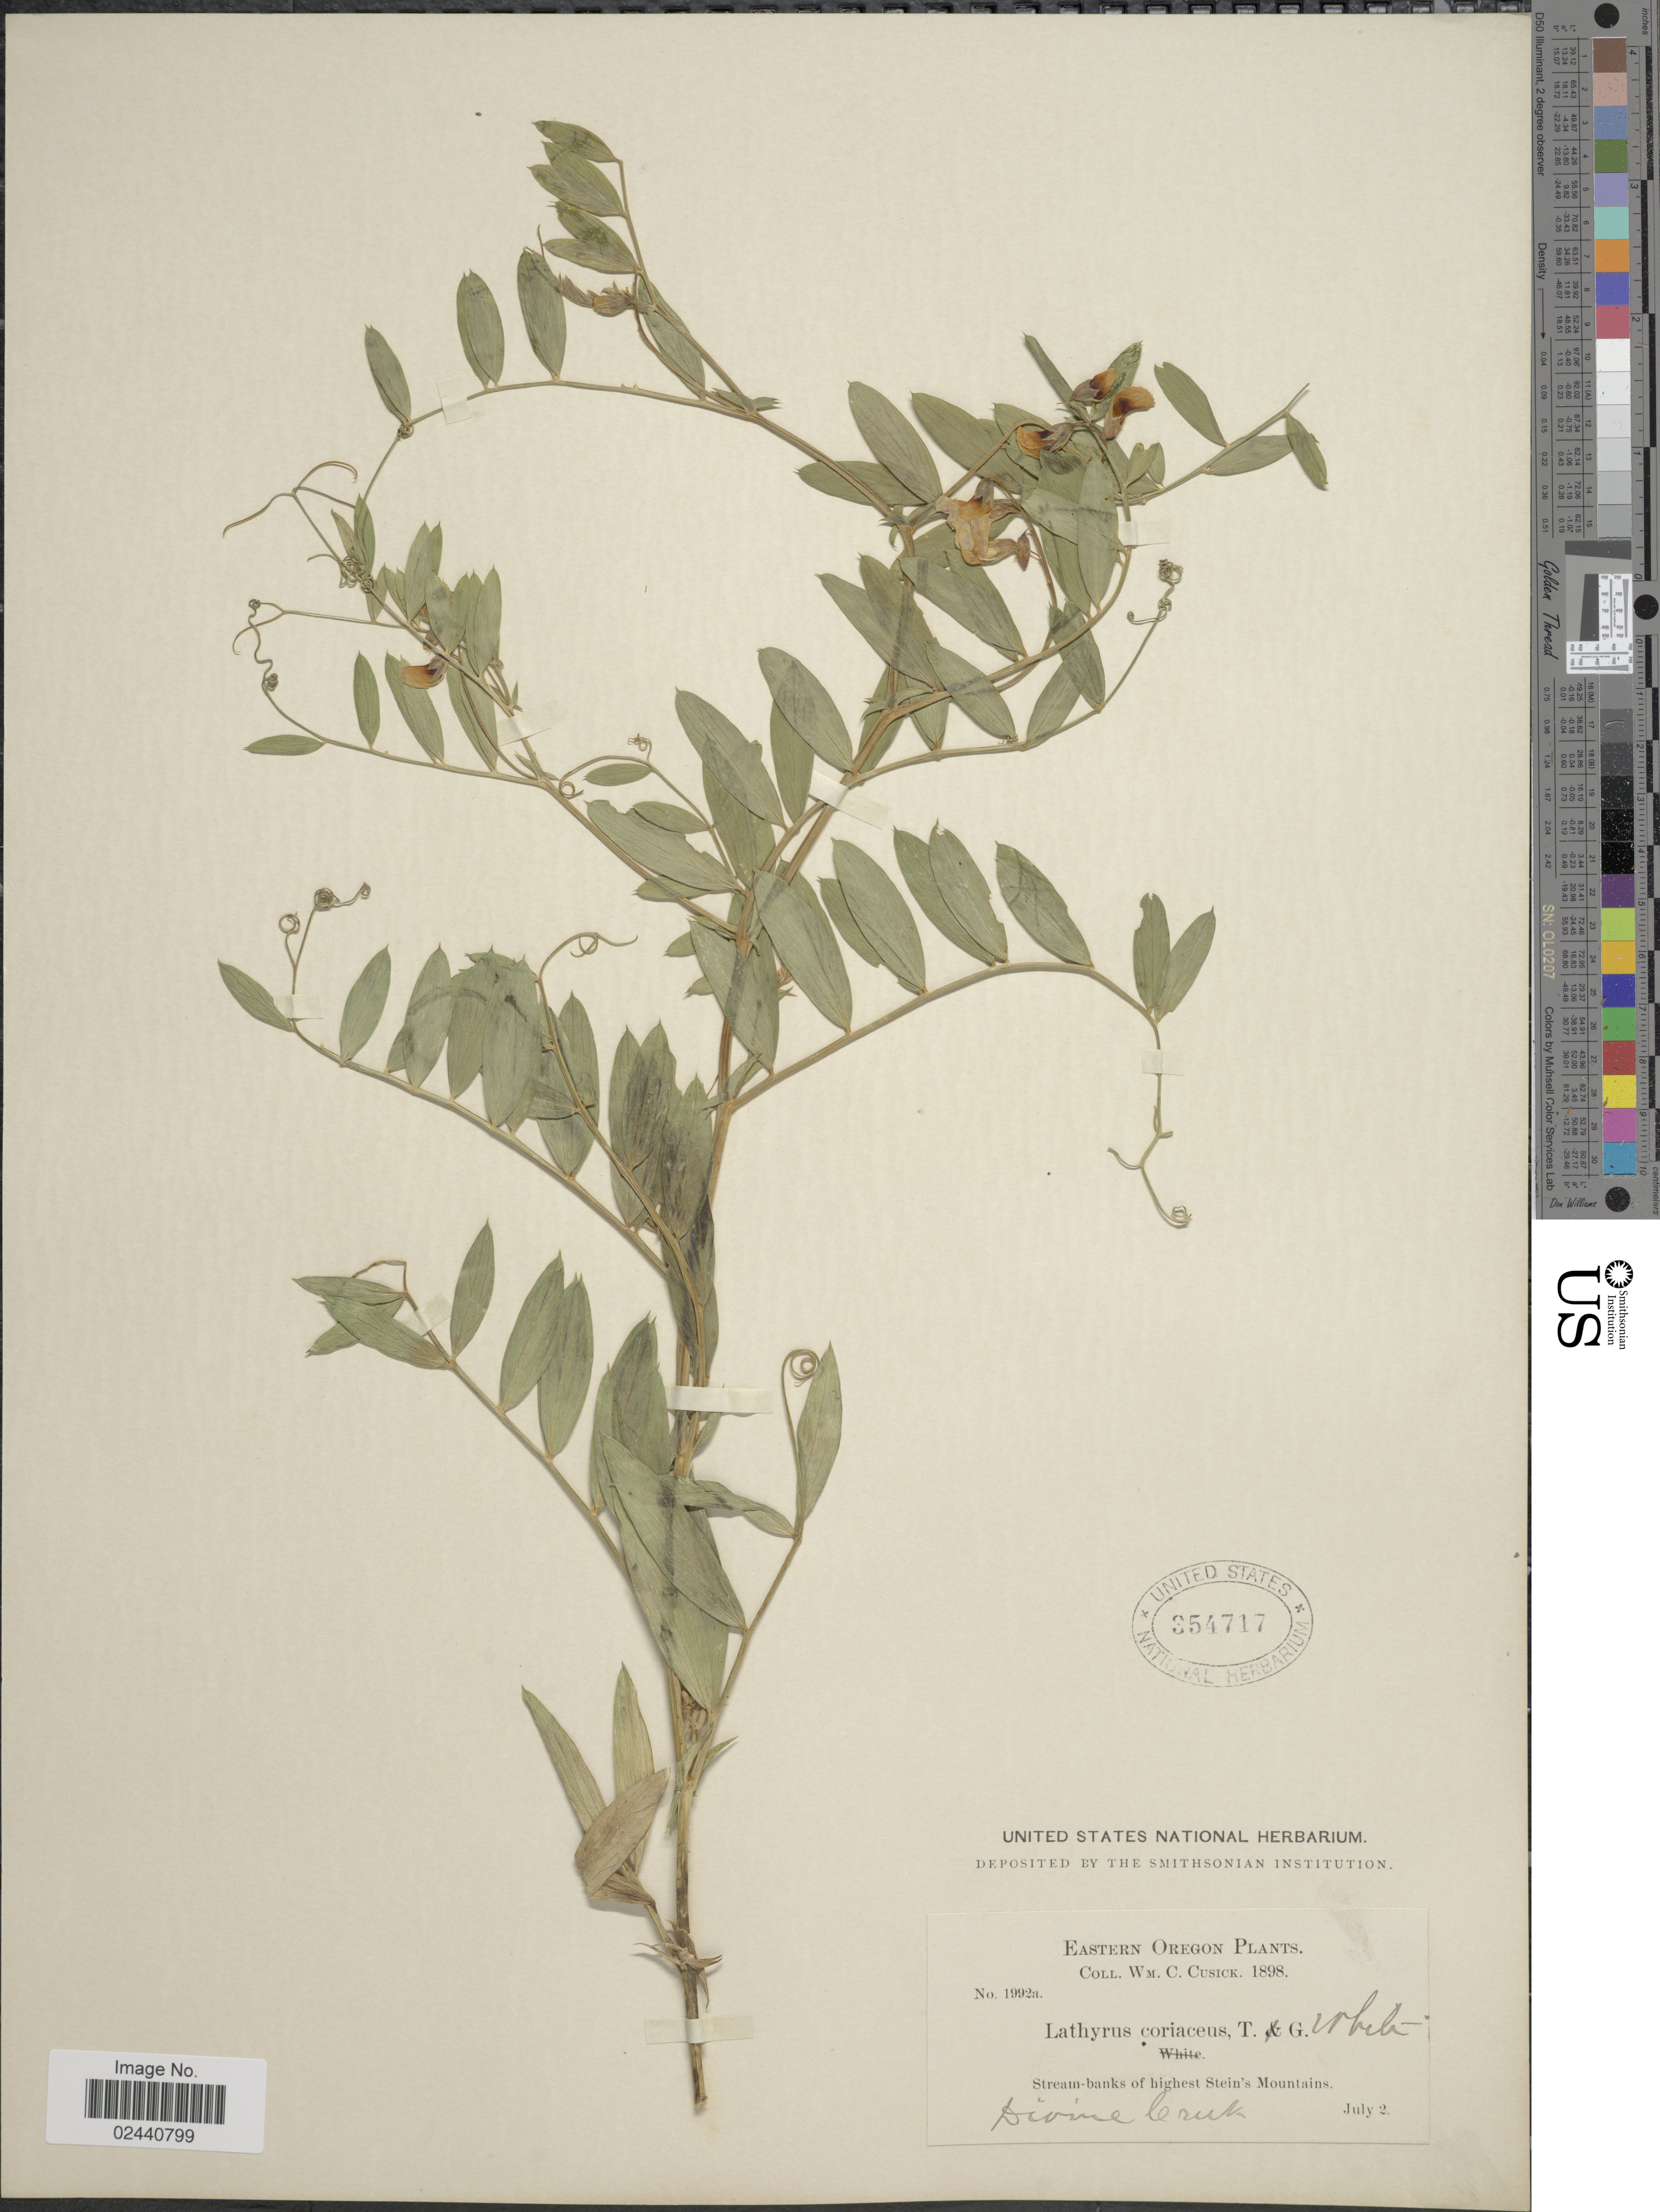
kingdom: Plantae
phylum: Tracheophyta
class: Magnoliopsida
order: Fabales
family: Fabaceae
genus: Lathyrus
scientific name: Lathyrus lanszwertii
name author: Kellogg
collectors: W. C. Cusick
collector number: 1992a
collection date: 1898-07-02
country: United States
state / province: Oregon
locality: Stream-banks of highest Stein's Mountains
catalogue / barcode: US 354717